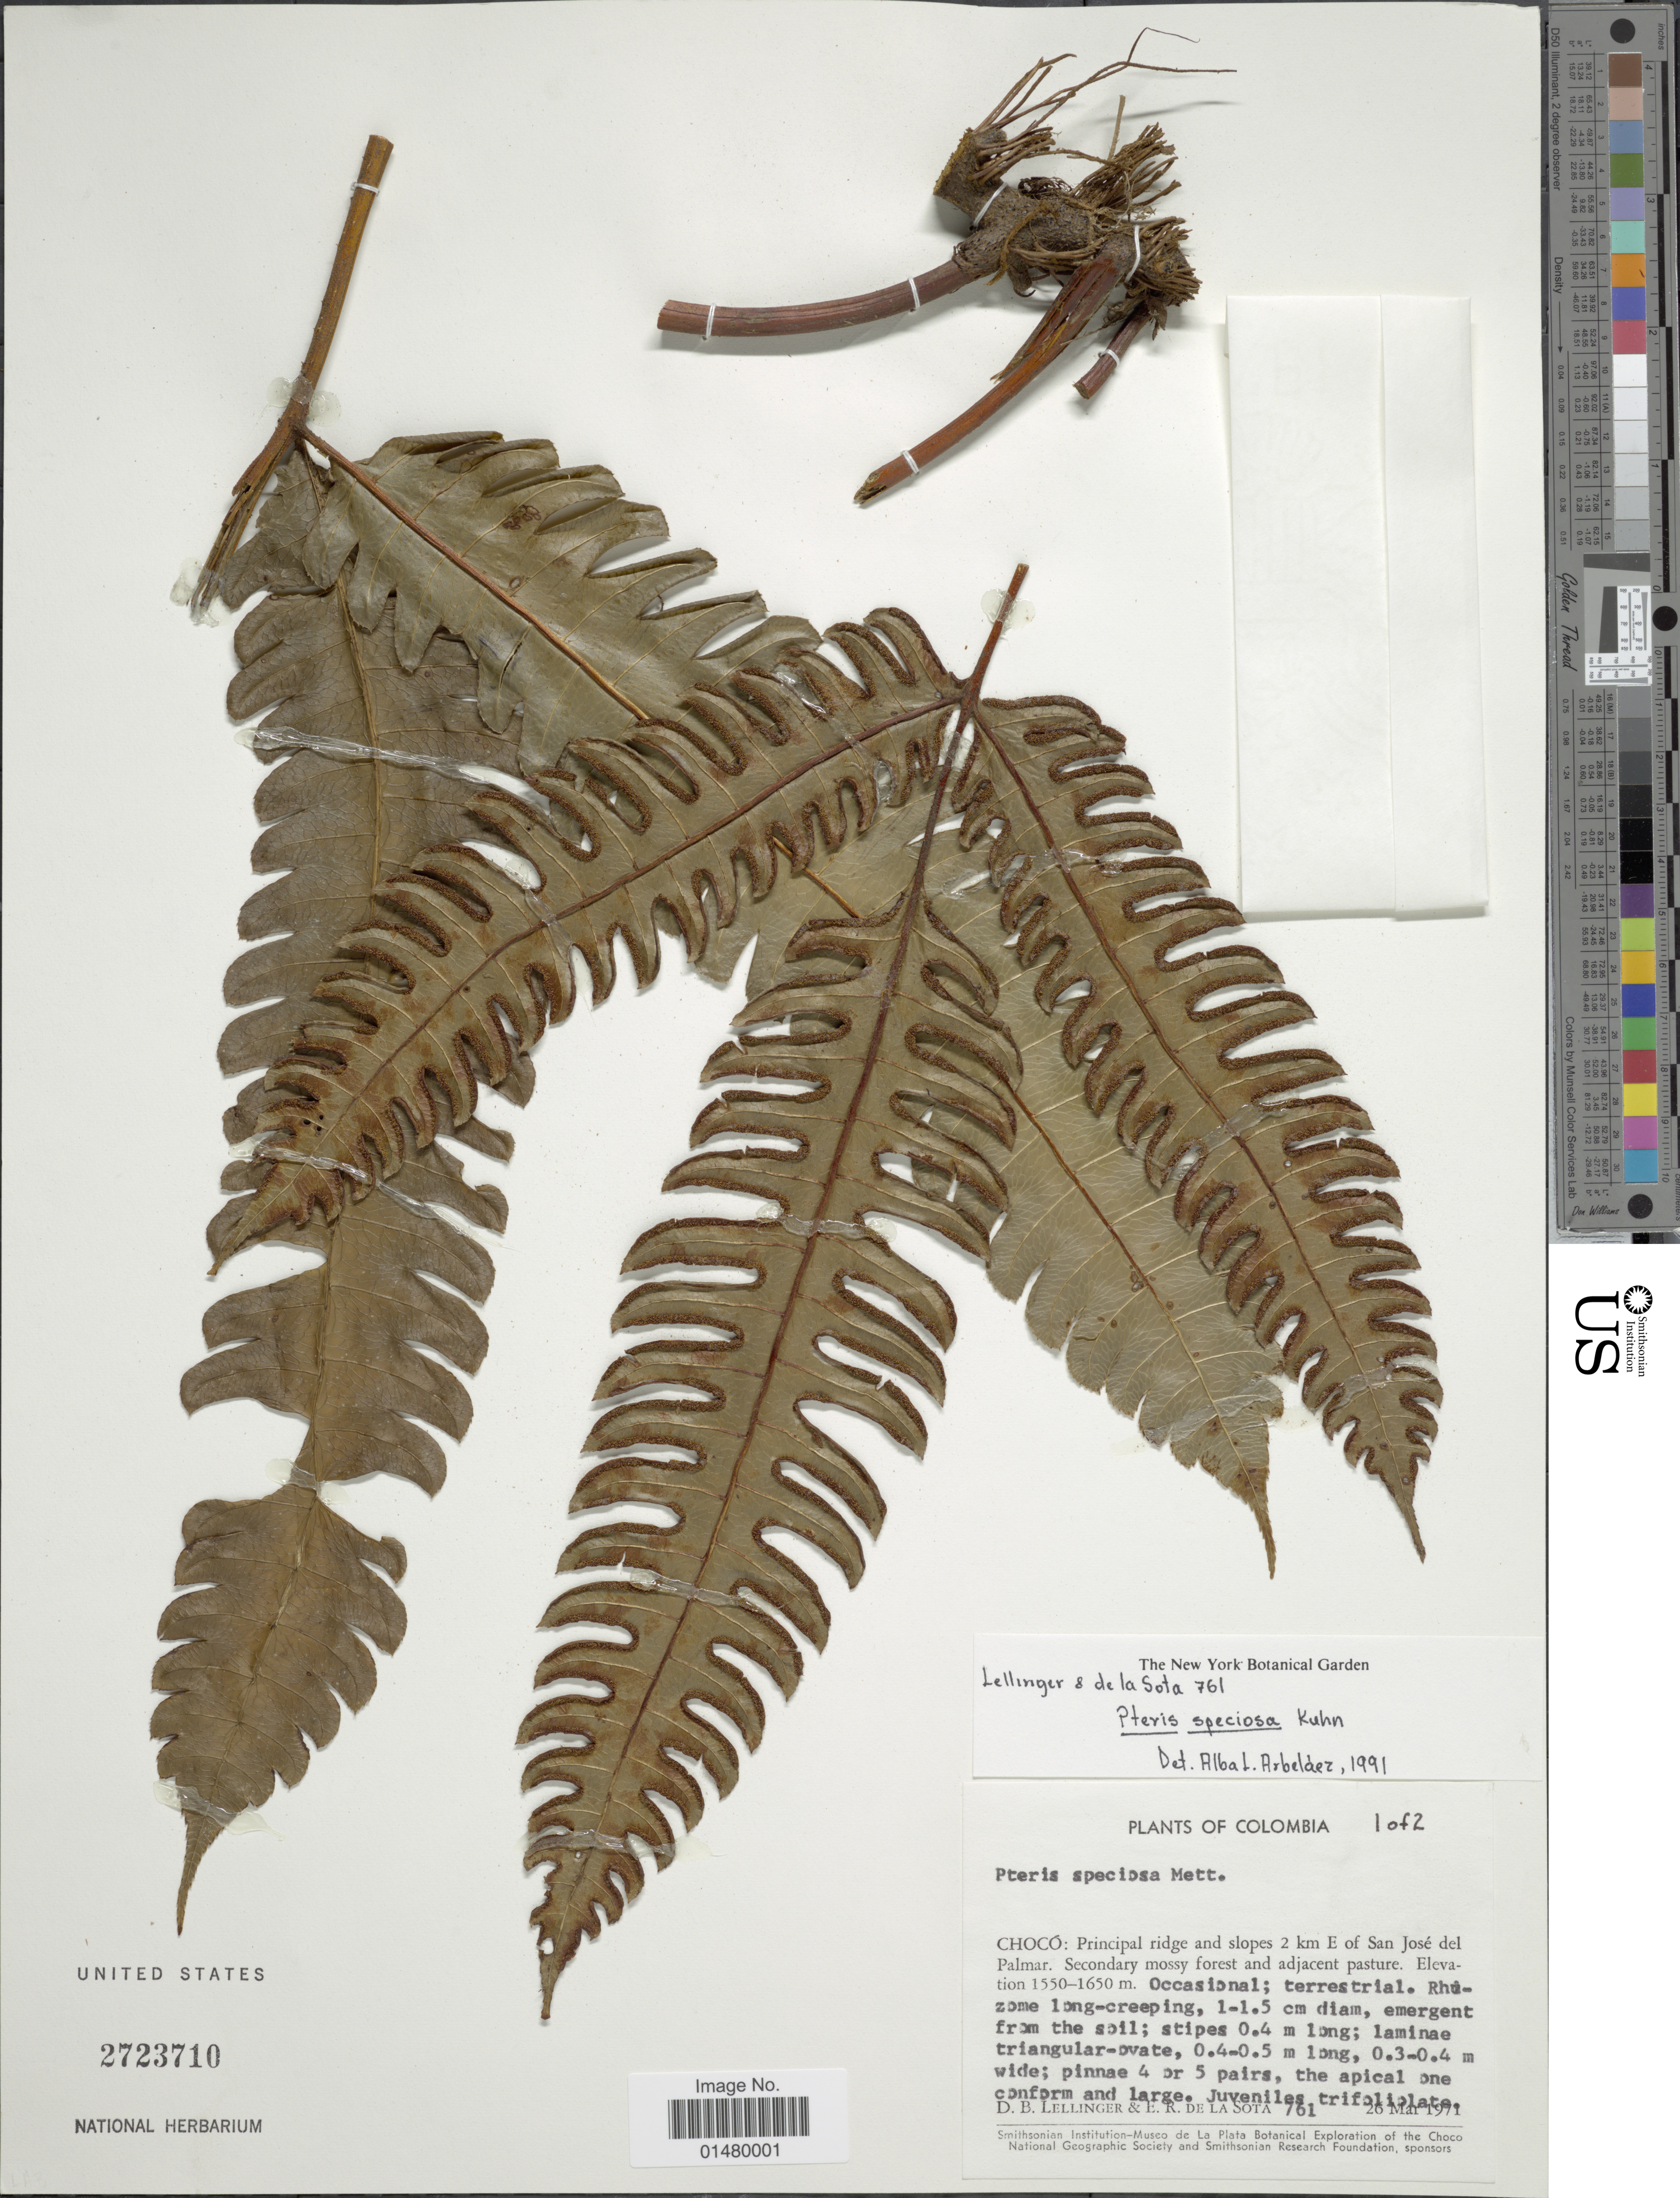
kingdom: Plantae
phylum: Tracheophyta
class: Polypodiopsida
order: Polypodiales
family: Pteridaceae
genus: Pteris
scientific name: Pteris speciosa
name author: Mett. ex Kuhn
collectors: D. B. Lellinger & E. R. de la Sota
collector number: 761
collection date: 1971-03-26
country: Colombia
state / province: Chocó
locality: Principal ridge and slopes 2 km E of San Jose del Palmar.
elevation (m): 1550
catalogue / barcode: US 2723710